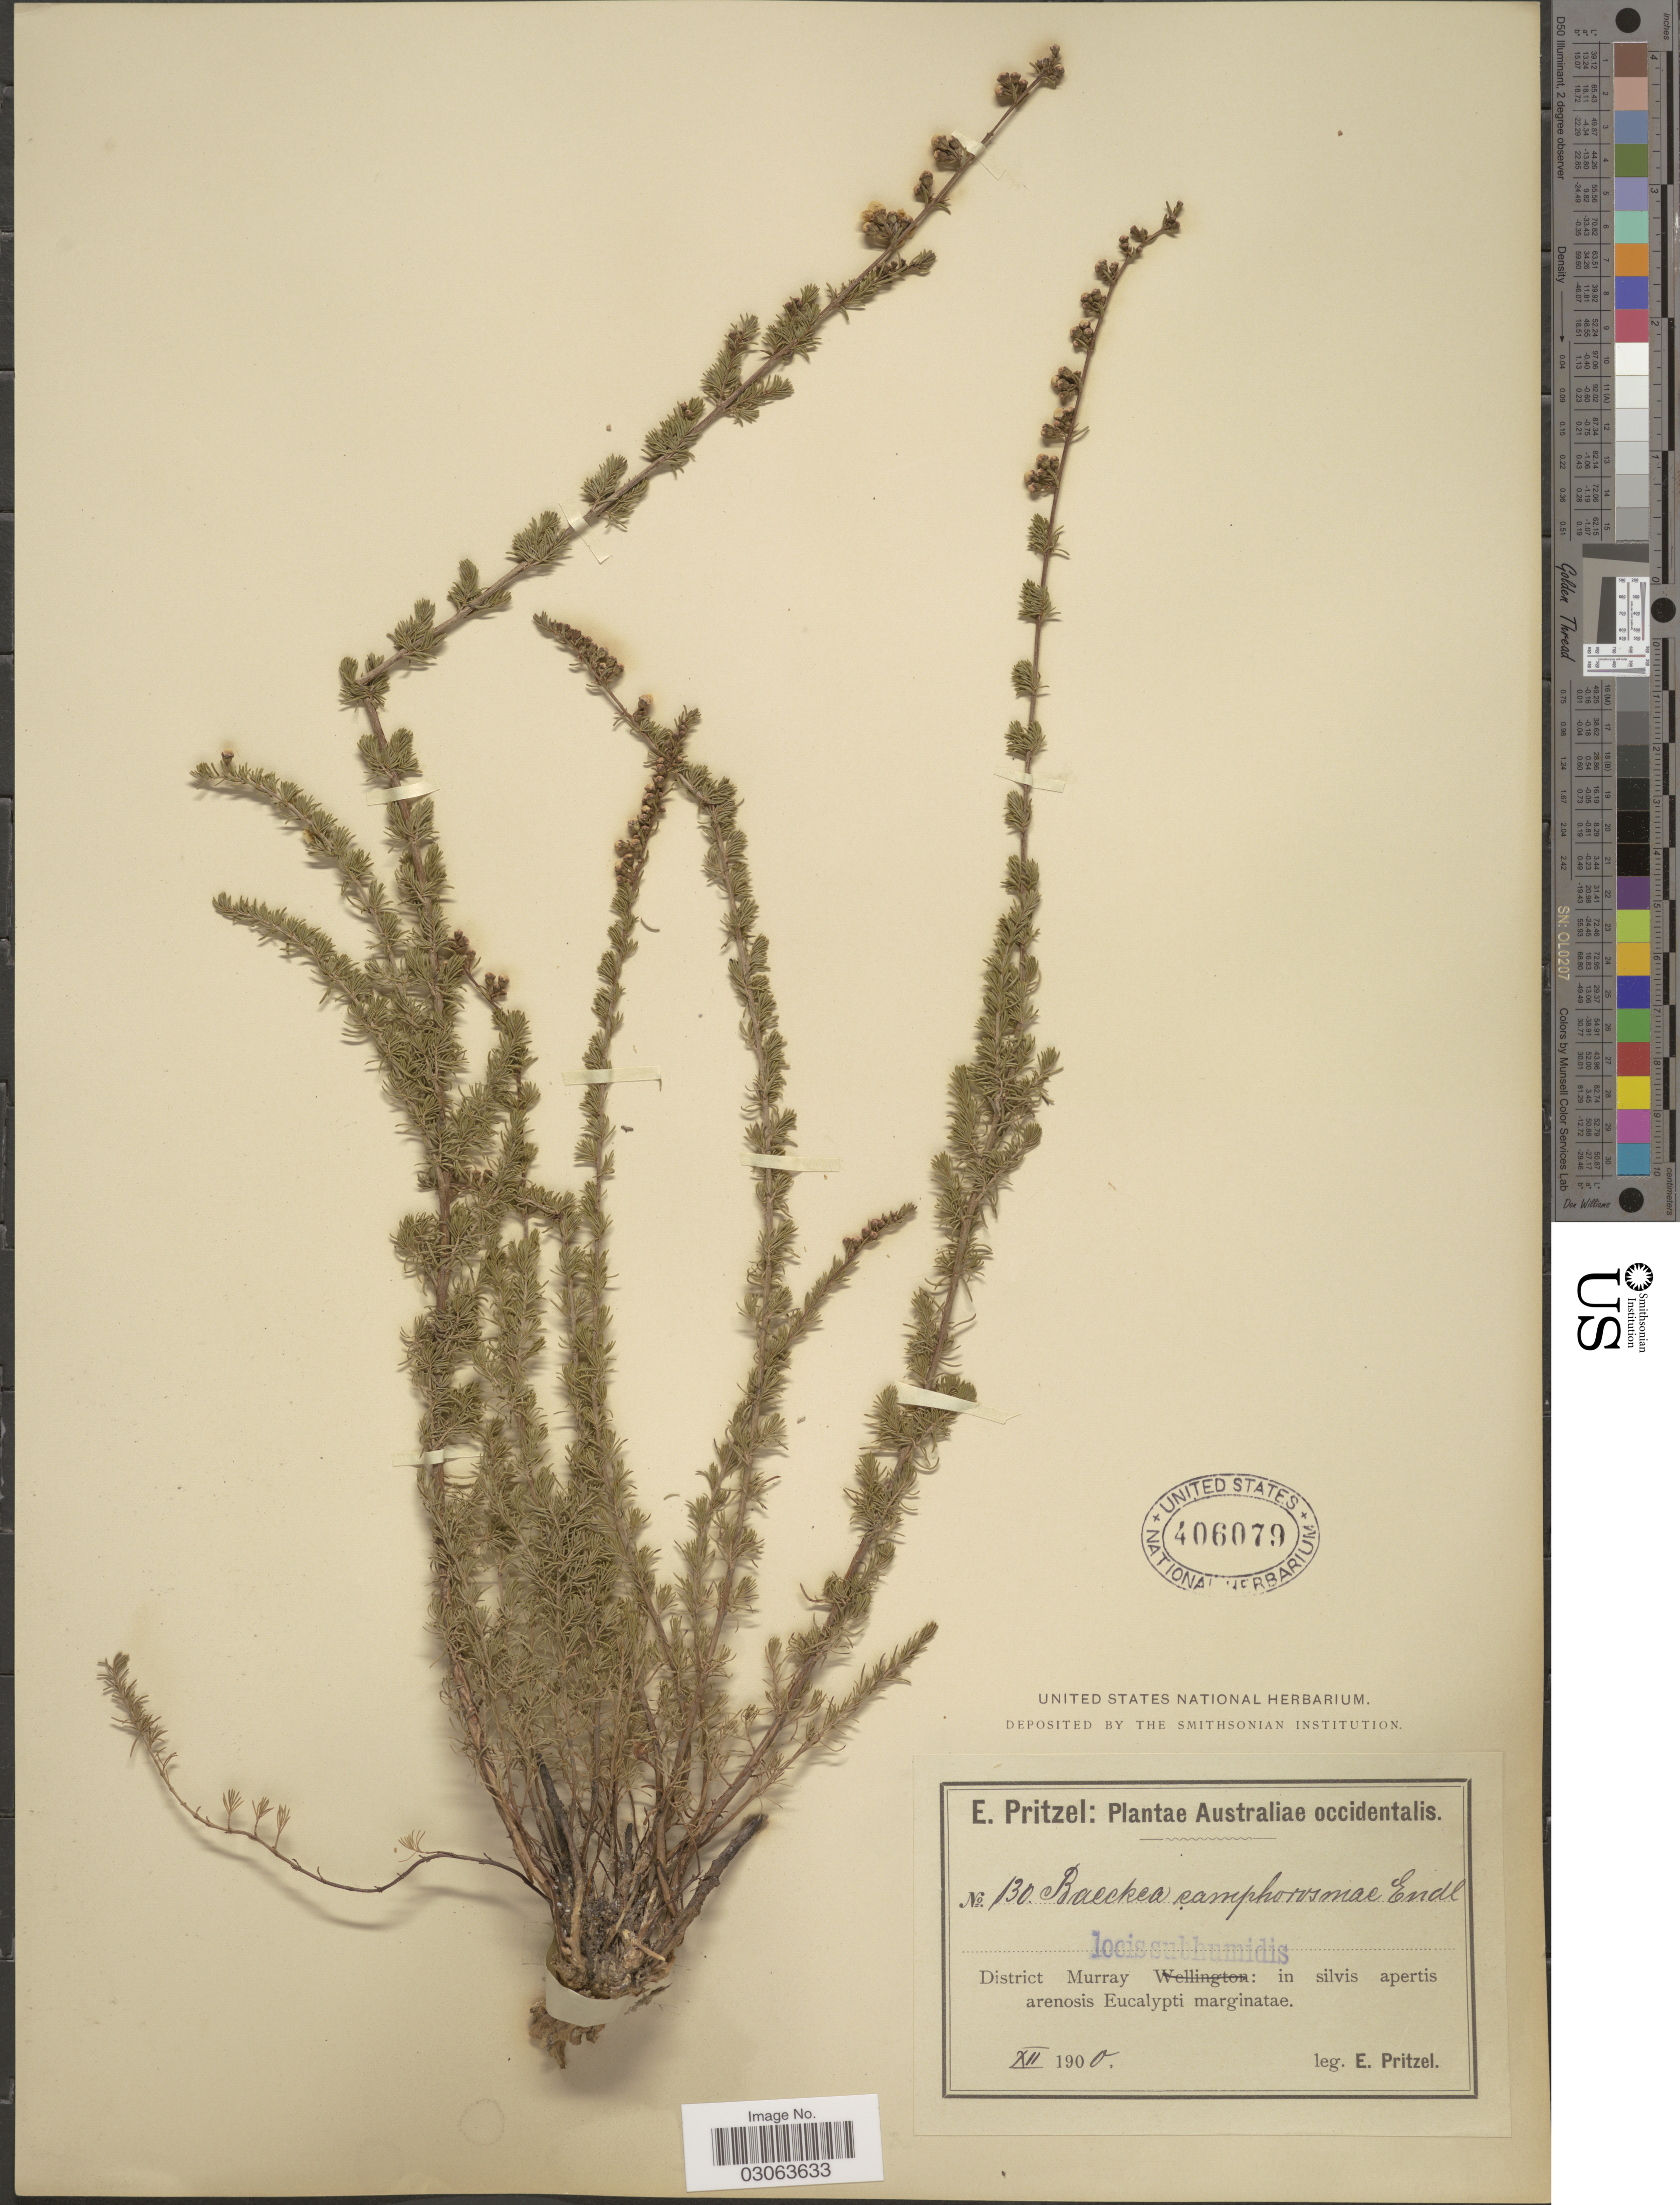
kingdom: Plantae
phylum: Tracheophyta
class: Magnoliopsida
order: Myrtales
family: Myrtaceae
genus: Babingtonia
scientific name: Babingtonia camphorosmae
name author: (Endl.) Lindl.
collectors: E. G. Pritzel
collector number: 130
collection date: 1900-12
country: Australia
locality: Australiae occidentalis. District Murray.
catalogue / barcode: US 406079